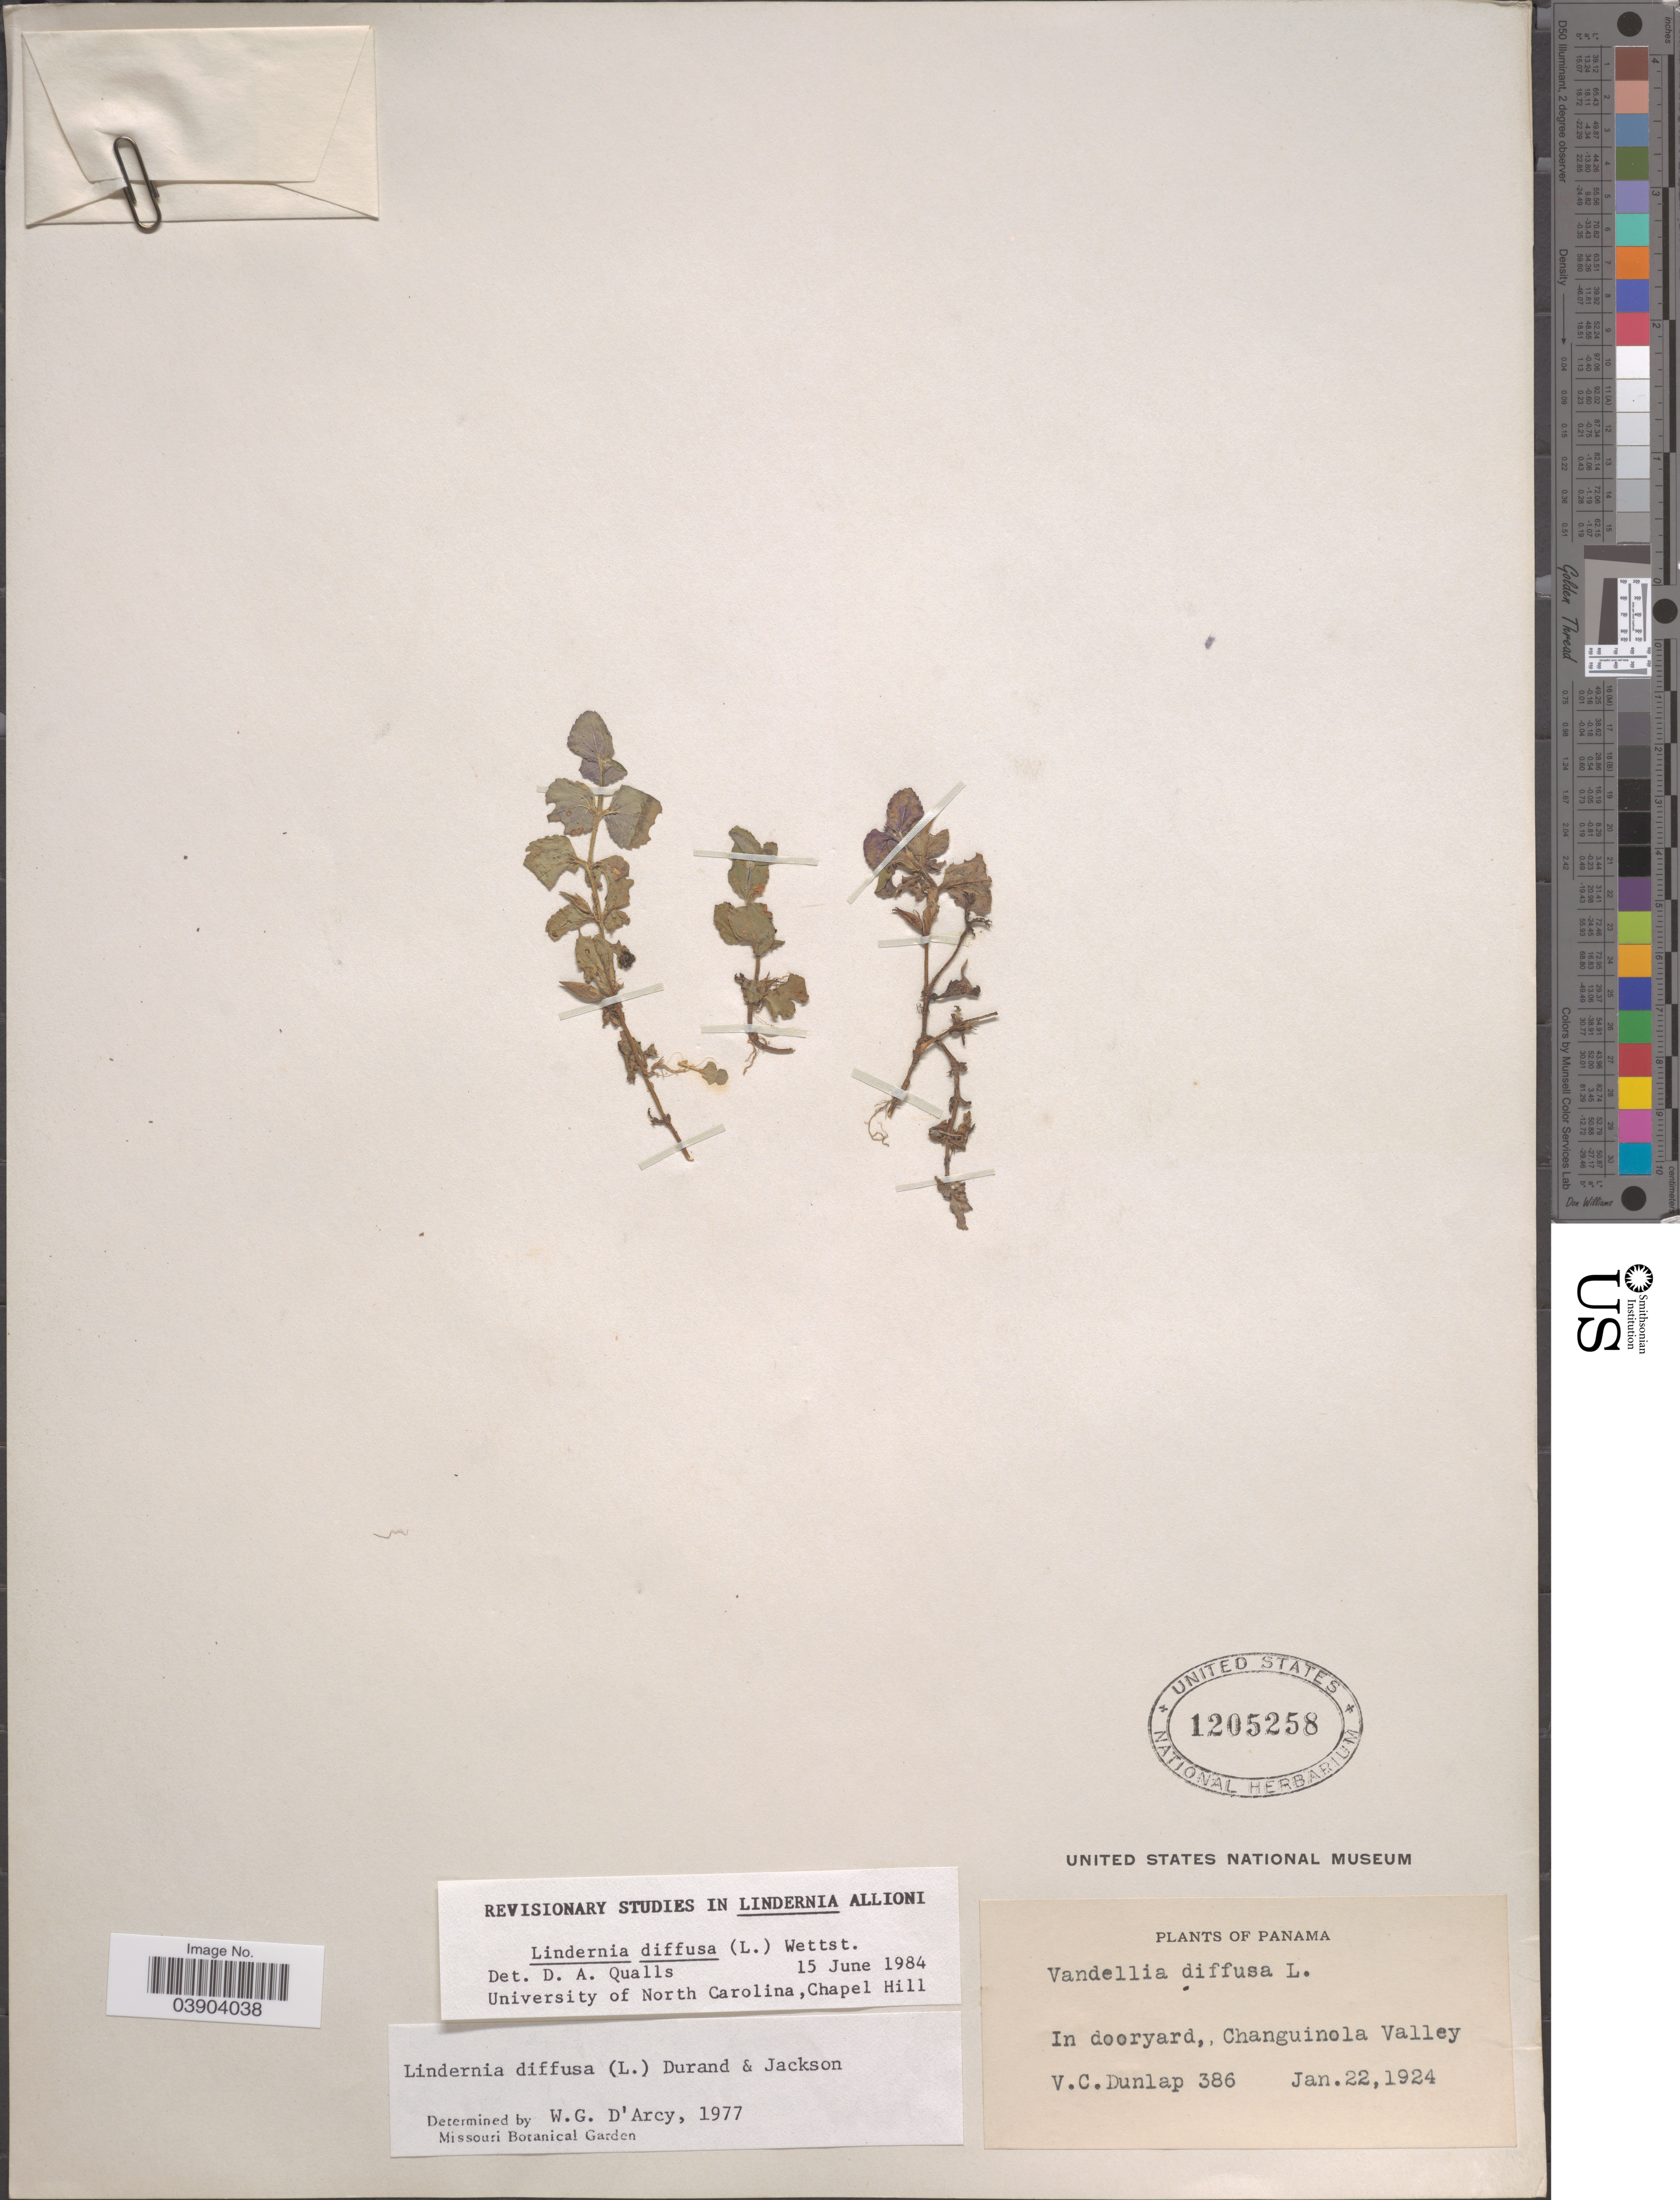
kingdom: Plantae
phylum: Tracheophyta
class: Magnoliopsida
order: Lamiales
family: Linderniaceae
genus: Lindernia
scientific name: Lindernia diffusa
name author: (L.) Wettst.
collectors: V. C. Dunlap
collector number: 386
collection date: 1924-01-22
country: Panama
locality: In dooryard, Changuinola Valley.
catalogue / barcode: US 1205258